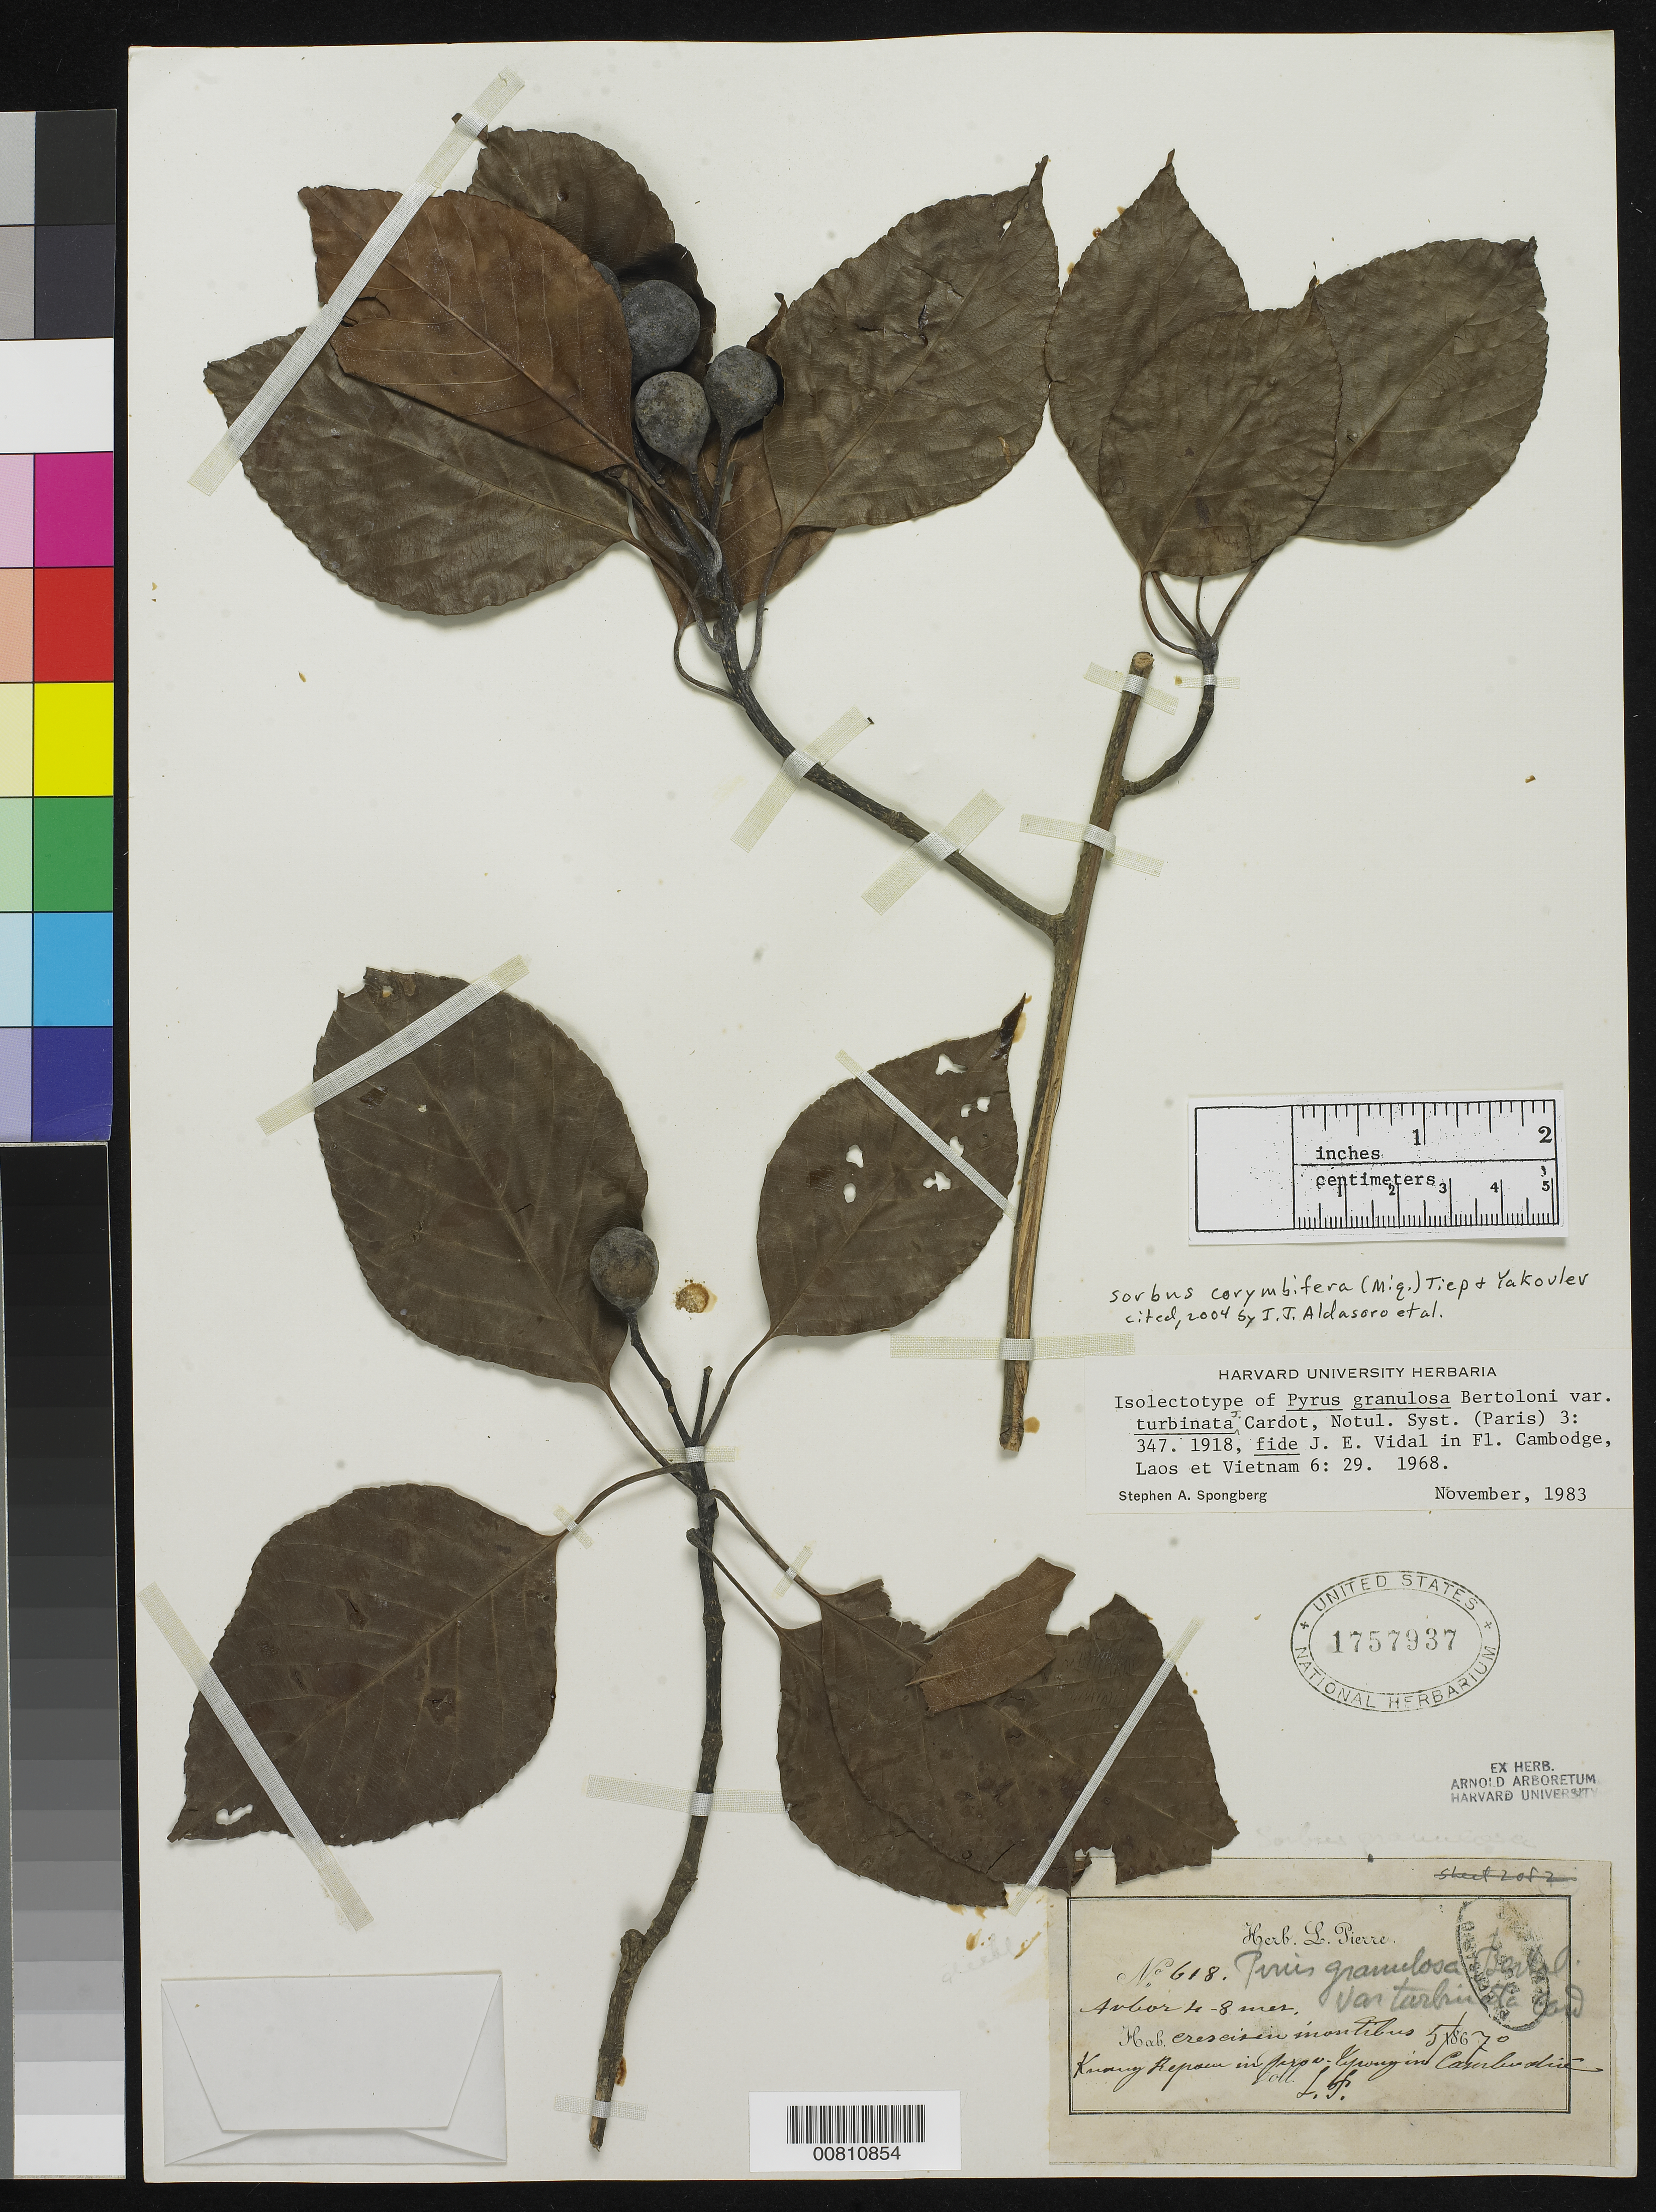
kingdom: Plantae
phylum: Tracheophyta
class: Magnoliopsida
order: Rosales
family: Rosaceae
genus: Pyrus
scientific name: Pyrus granulosa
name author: Cardot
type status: Isolectotype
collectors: J. Pierre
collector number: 618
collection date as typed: May 1867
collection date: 1867-05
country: Cambodia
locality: Monts Knang-krepeuh, province Tpong.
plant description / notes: Cited 2004 by J.J. Aldasoro et al.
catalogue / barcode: US 1757937